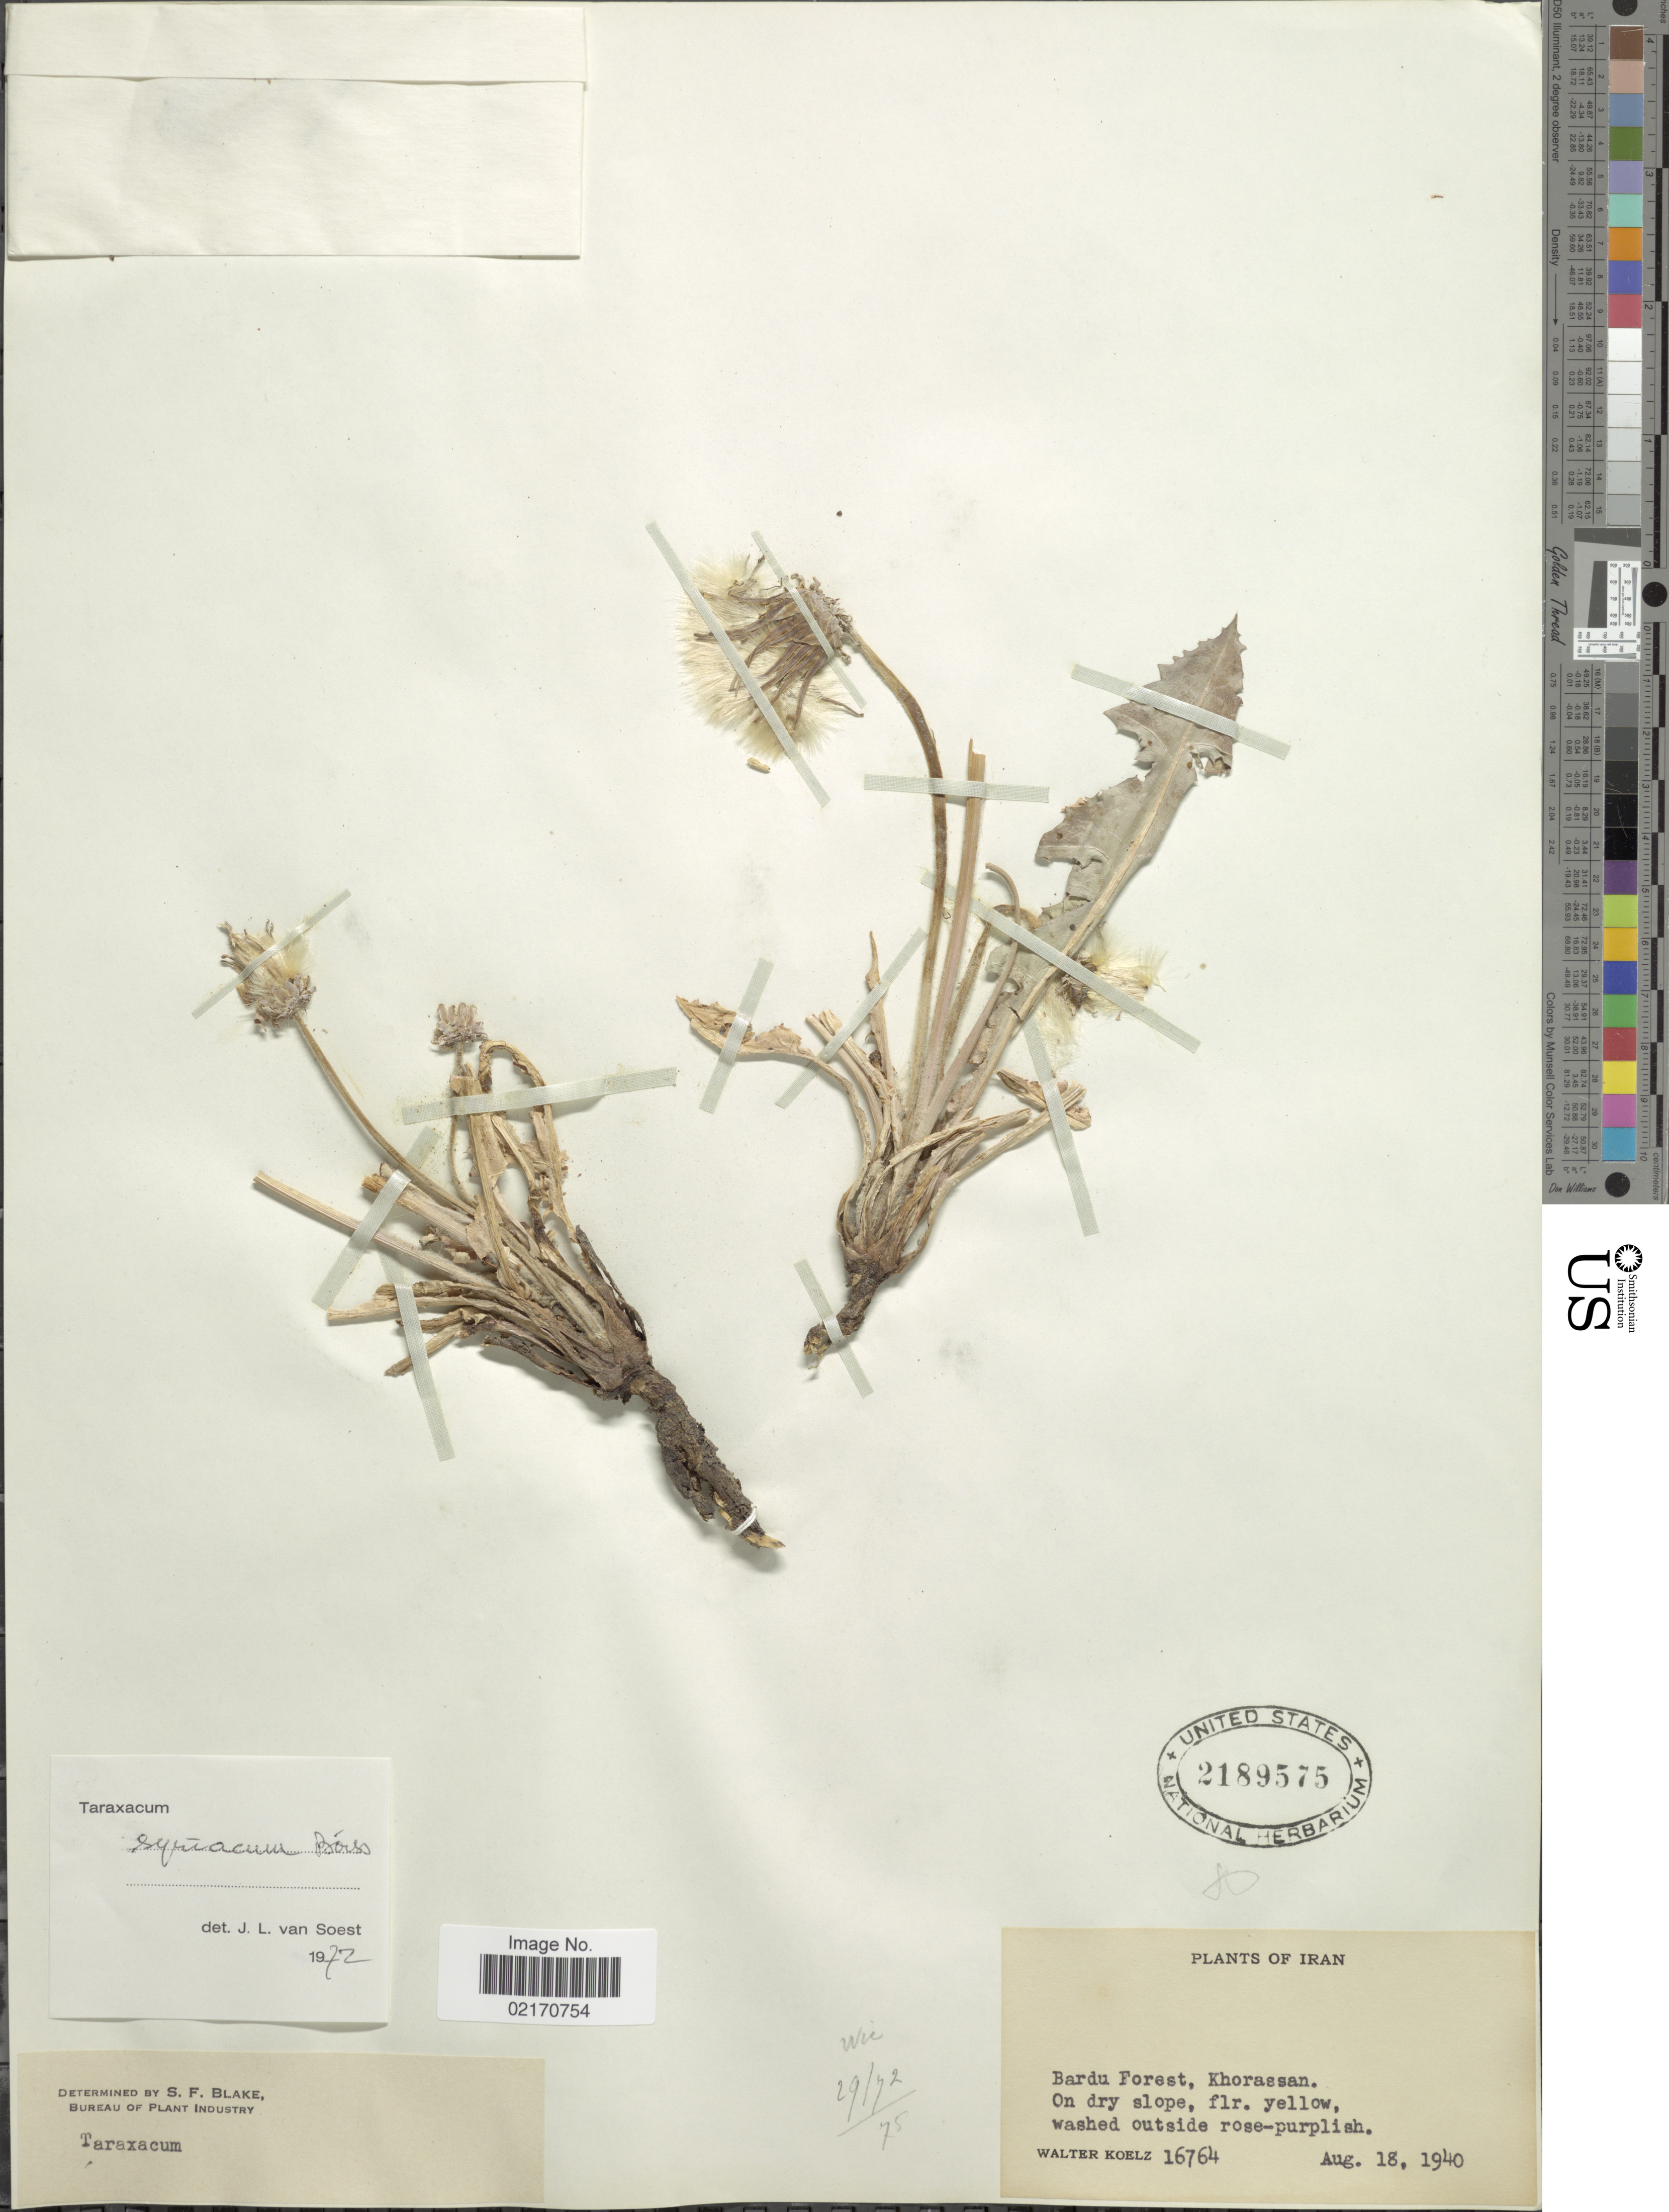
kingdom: Plantae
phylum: Tracheophyta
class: Magnoliopsida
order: Asterales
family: Asteraceae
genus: Taraxacum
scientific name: Taraxacum syriacum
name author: Boiss.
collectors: W. N. Koelz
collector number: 16764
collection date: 1940-08-18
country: Iran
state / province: Khorasan [obsolete]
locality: Bardu Forest, Khorassan.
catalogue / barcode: US 2189575